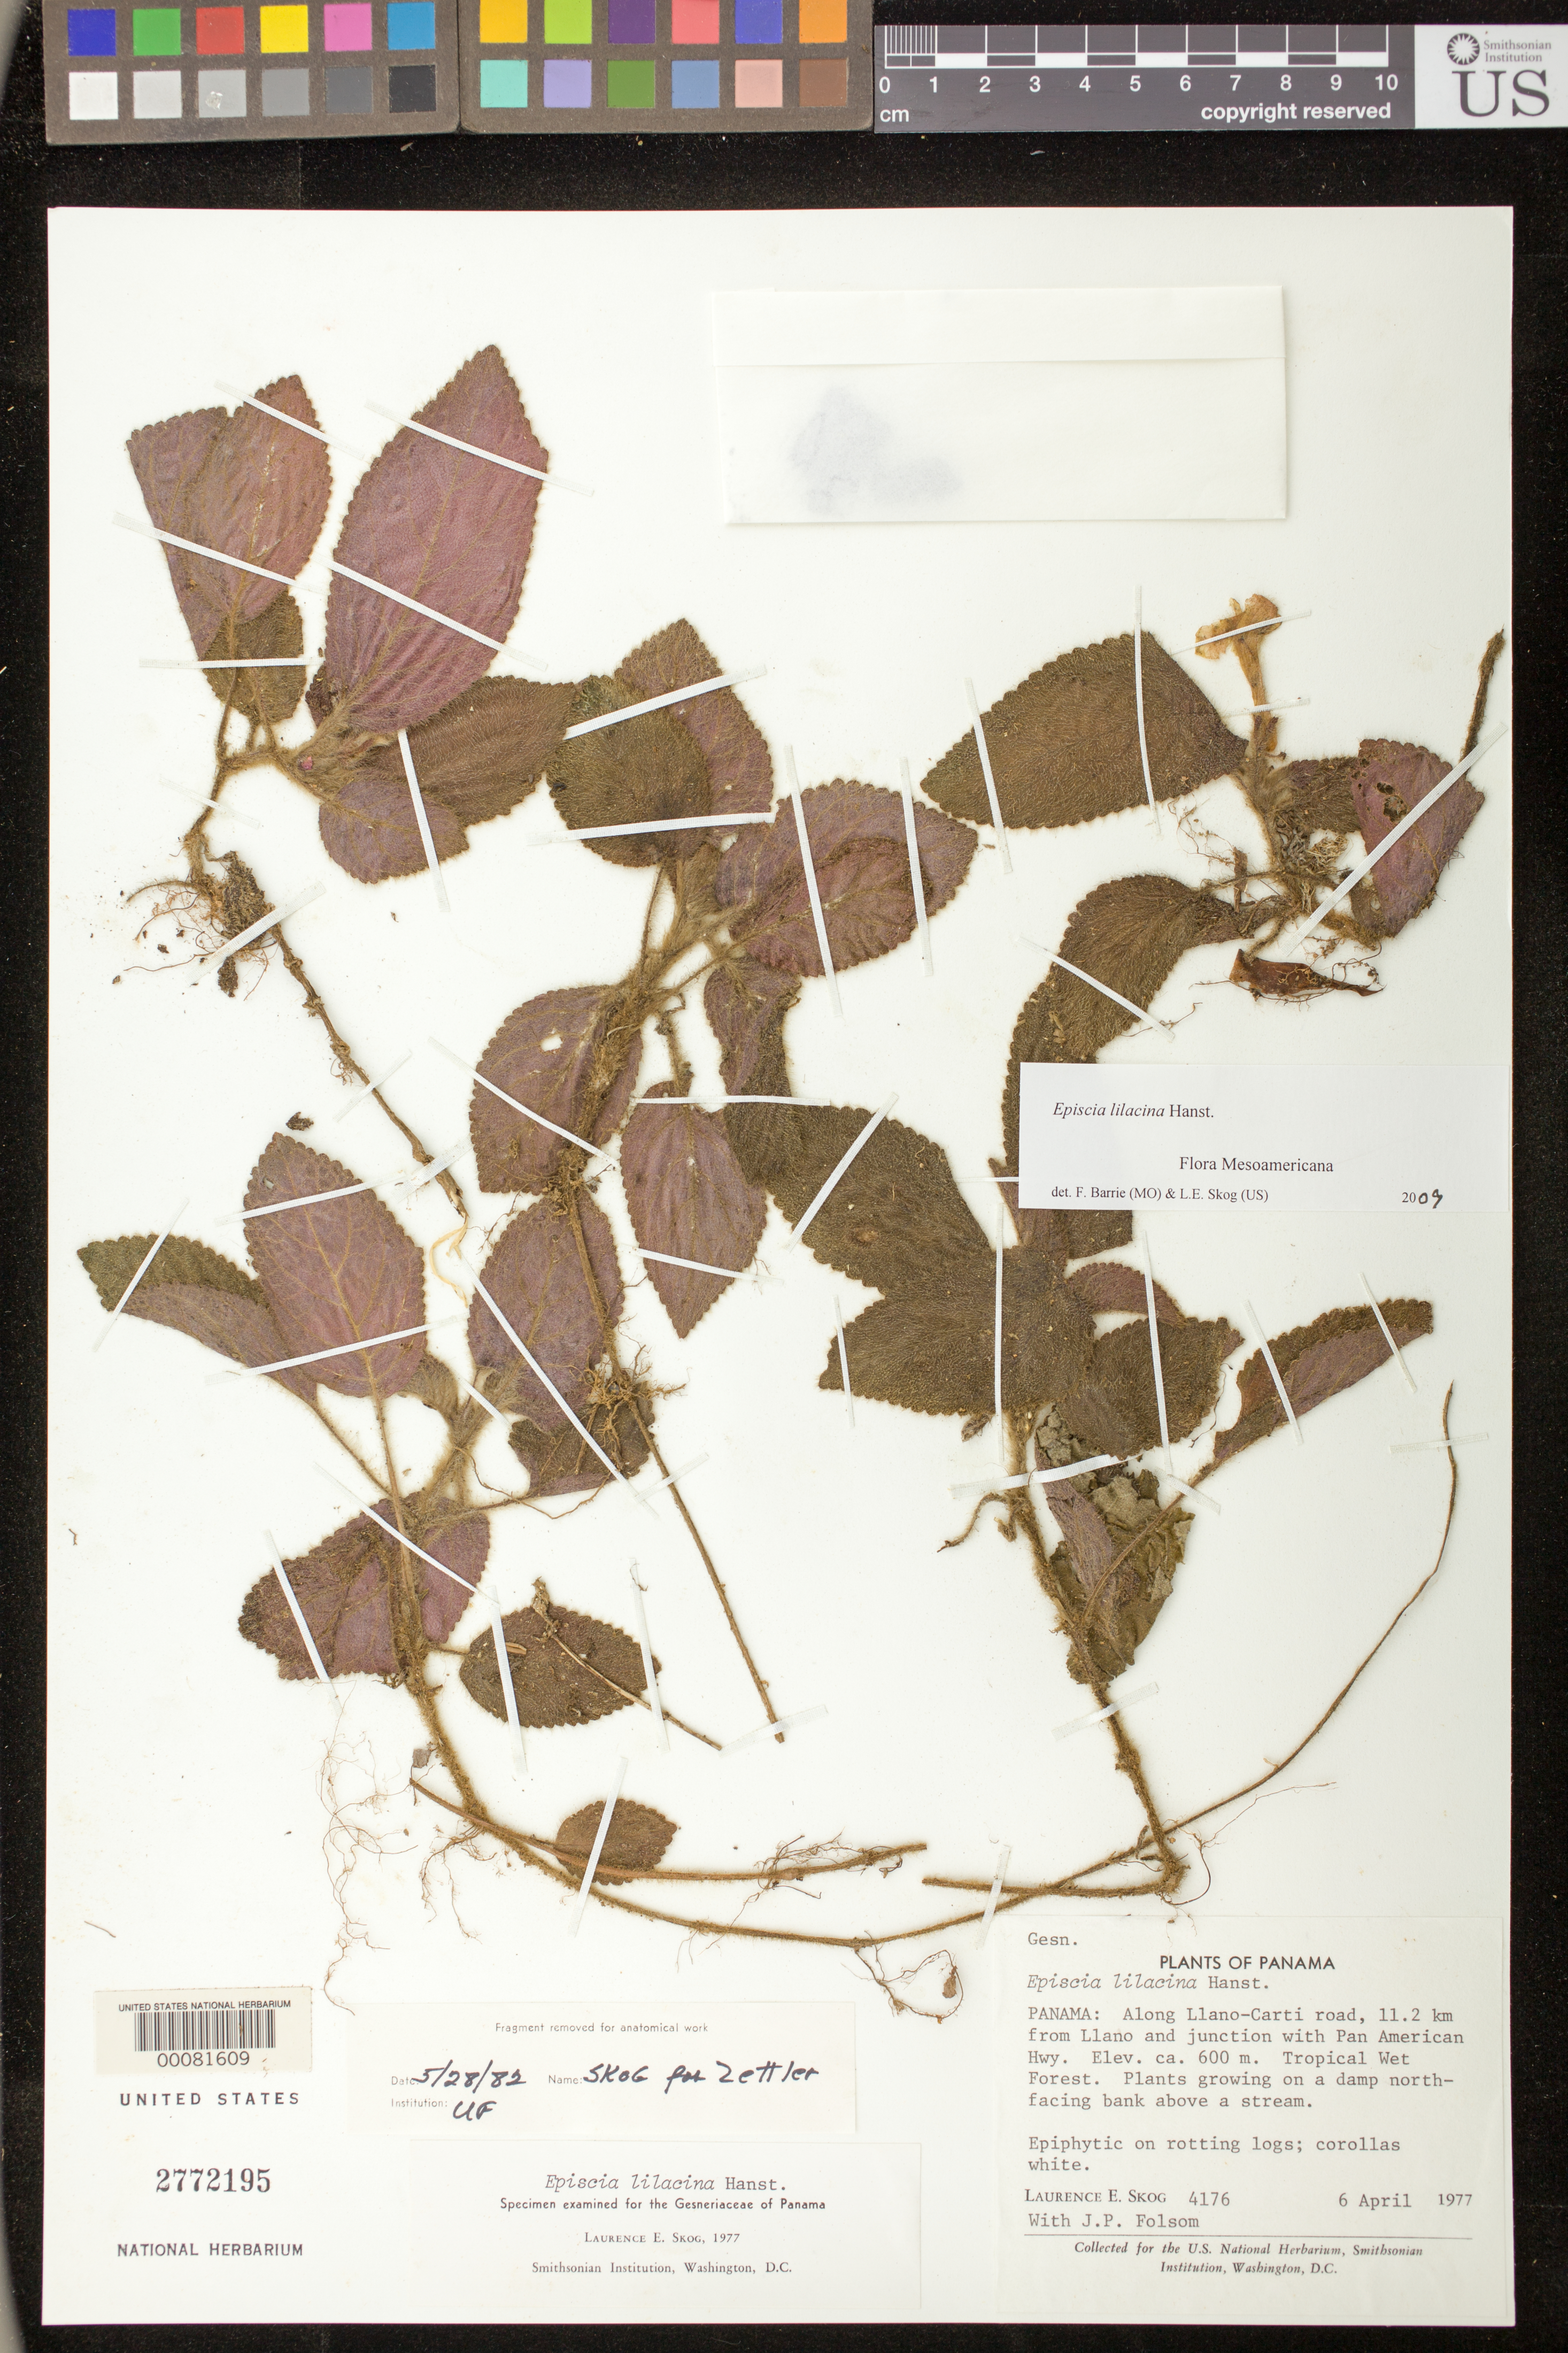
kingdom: Plantae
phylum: Tracheophyta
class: Magnoliopsida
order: Lamiales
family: Gesneriaceae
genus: Episcia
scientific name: Episcia lilacina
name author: Hanst.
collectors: L. E. Skog & J. P. Folsom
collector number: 4176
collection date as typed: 06 Apr 1977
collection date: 1977-04-06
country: Panama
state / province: Panamá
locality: Llano-Carti road, 11.2 km from Llano and junction with Pan American hwy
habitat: Tropical wet forest; growing on a damp north-facing bank above a stream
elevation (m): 600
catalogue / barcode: US 2772195